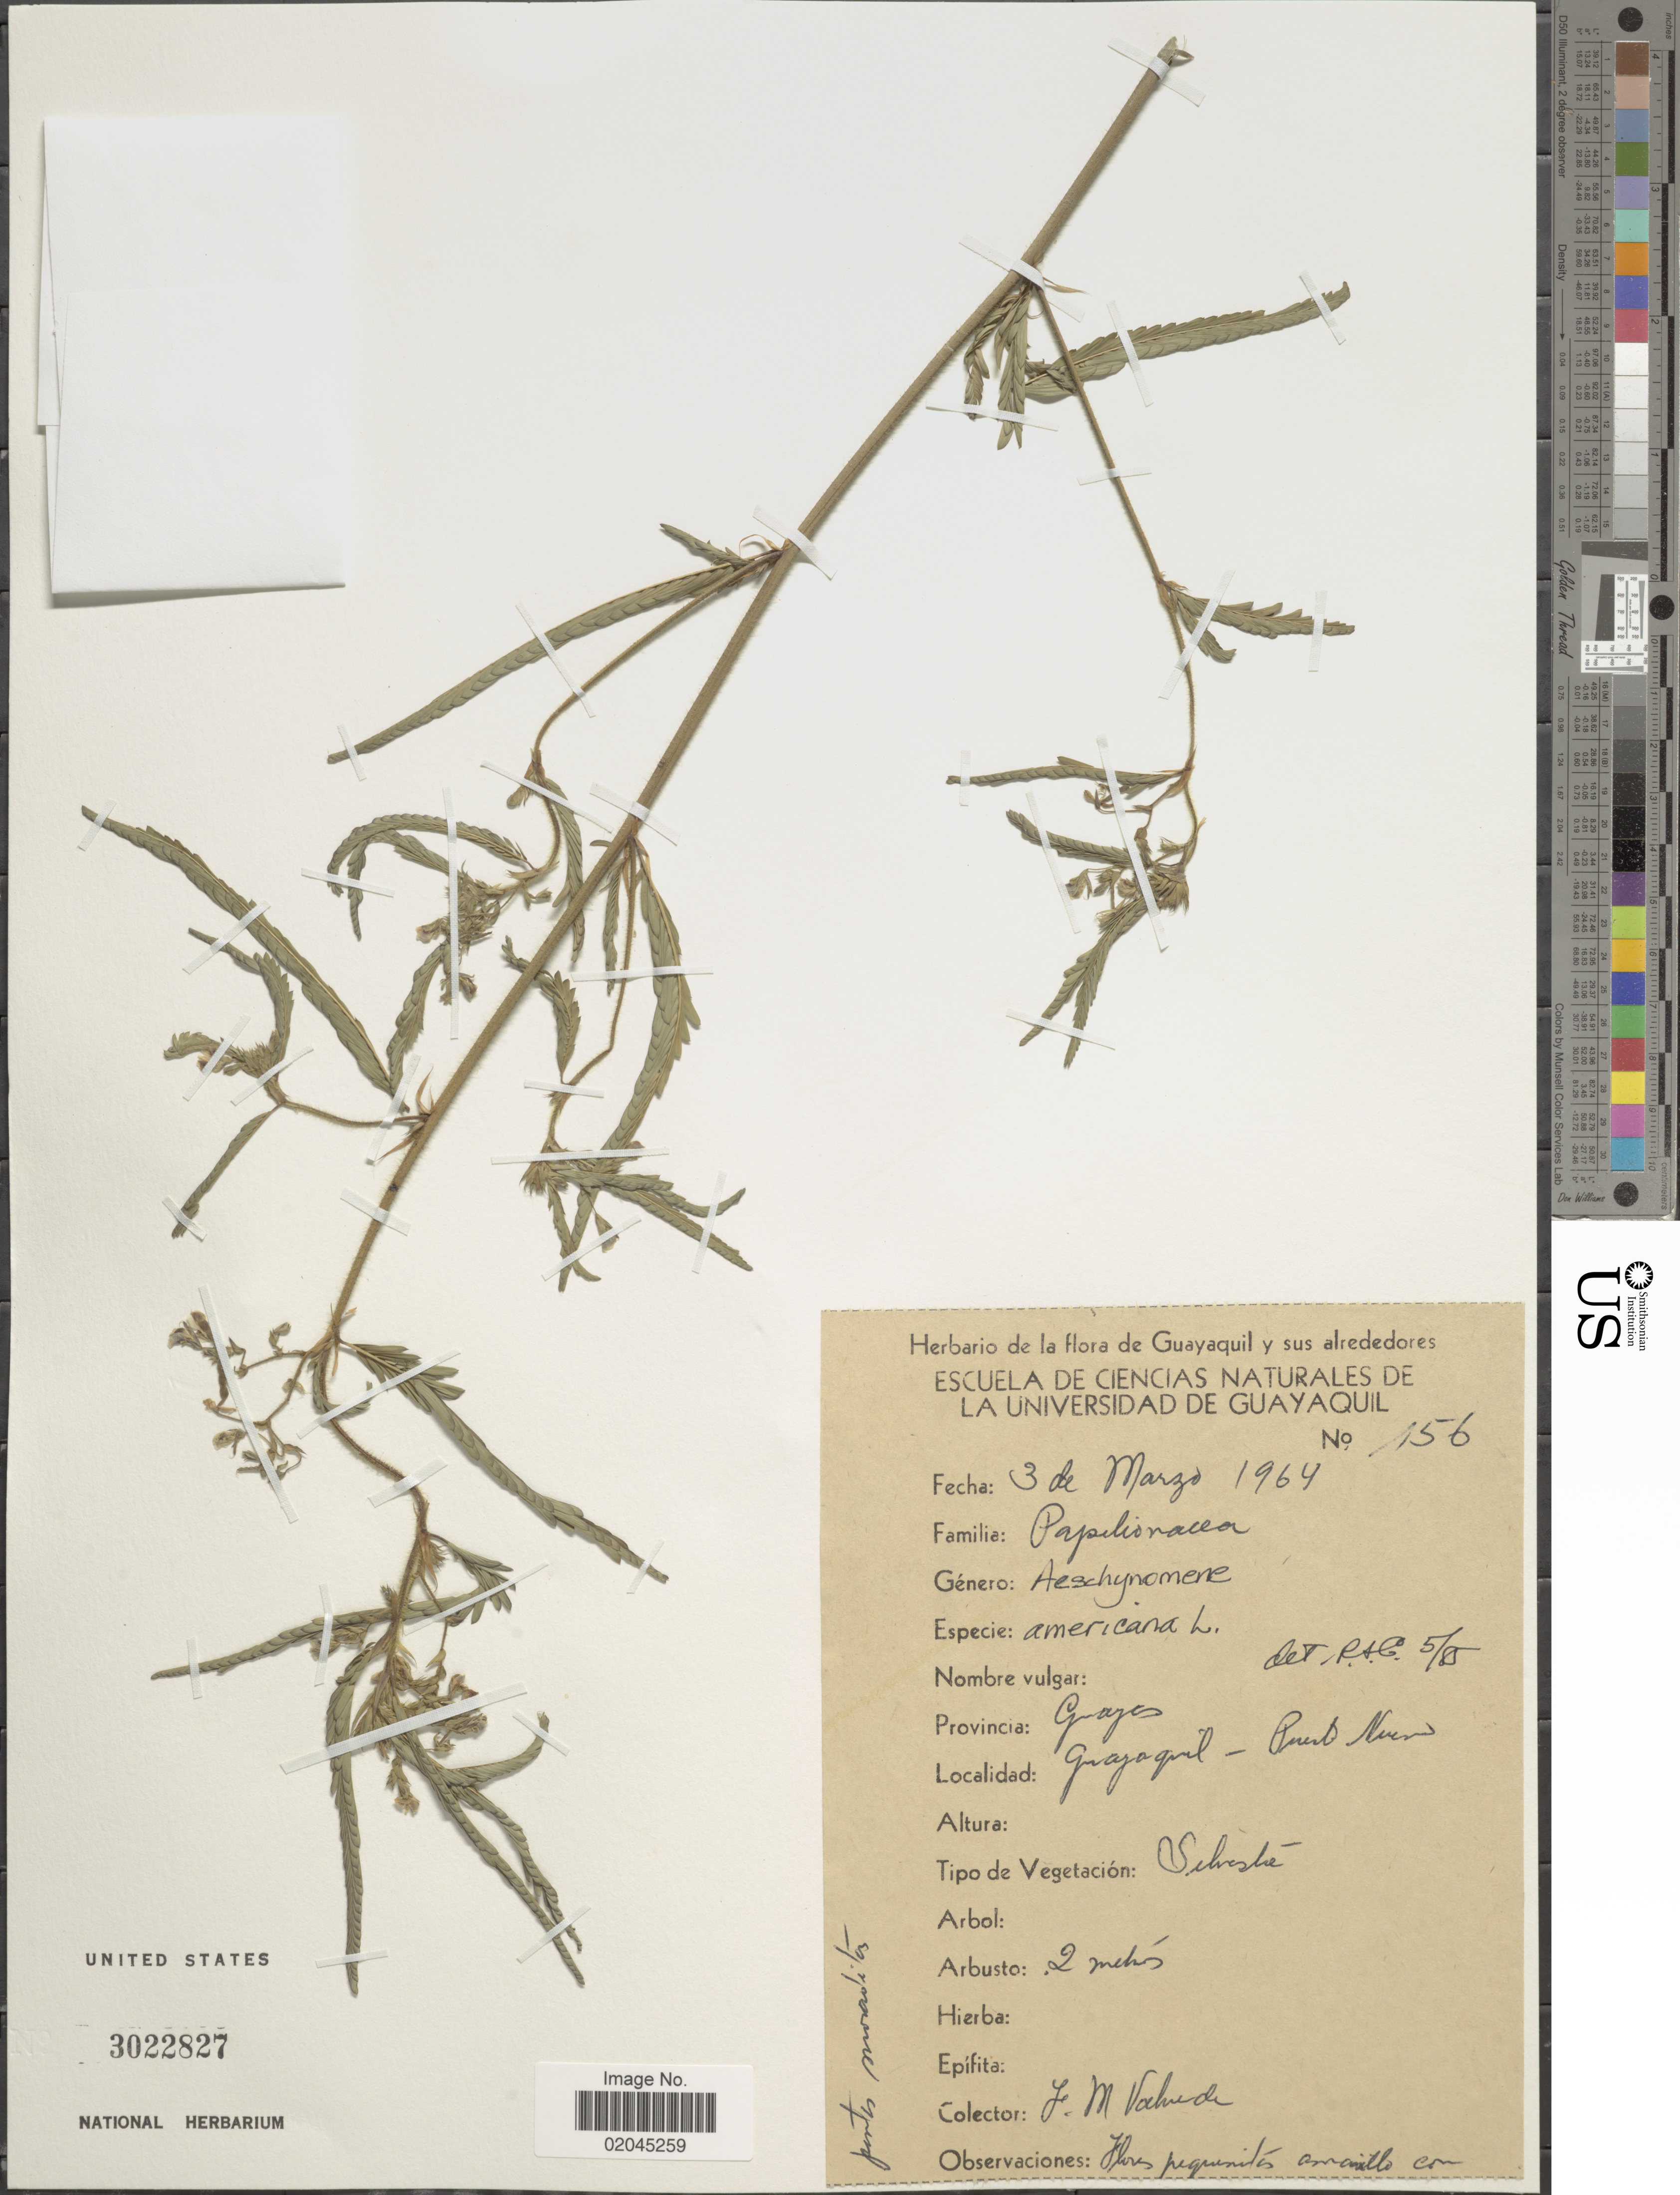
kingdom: Plantae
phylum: Tracheophyta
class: Magnoliopsida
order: Fabales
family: Fabaceae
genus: Aeschynomene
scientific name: Aeschynomene americana var. americana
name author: L.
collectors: F. Vahneder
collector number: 156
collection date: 1965-05-03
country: Ecuador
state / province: Guayas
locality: Guayaquil - Puerto Nueva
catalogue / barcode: US 3022827